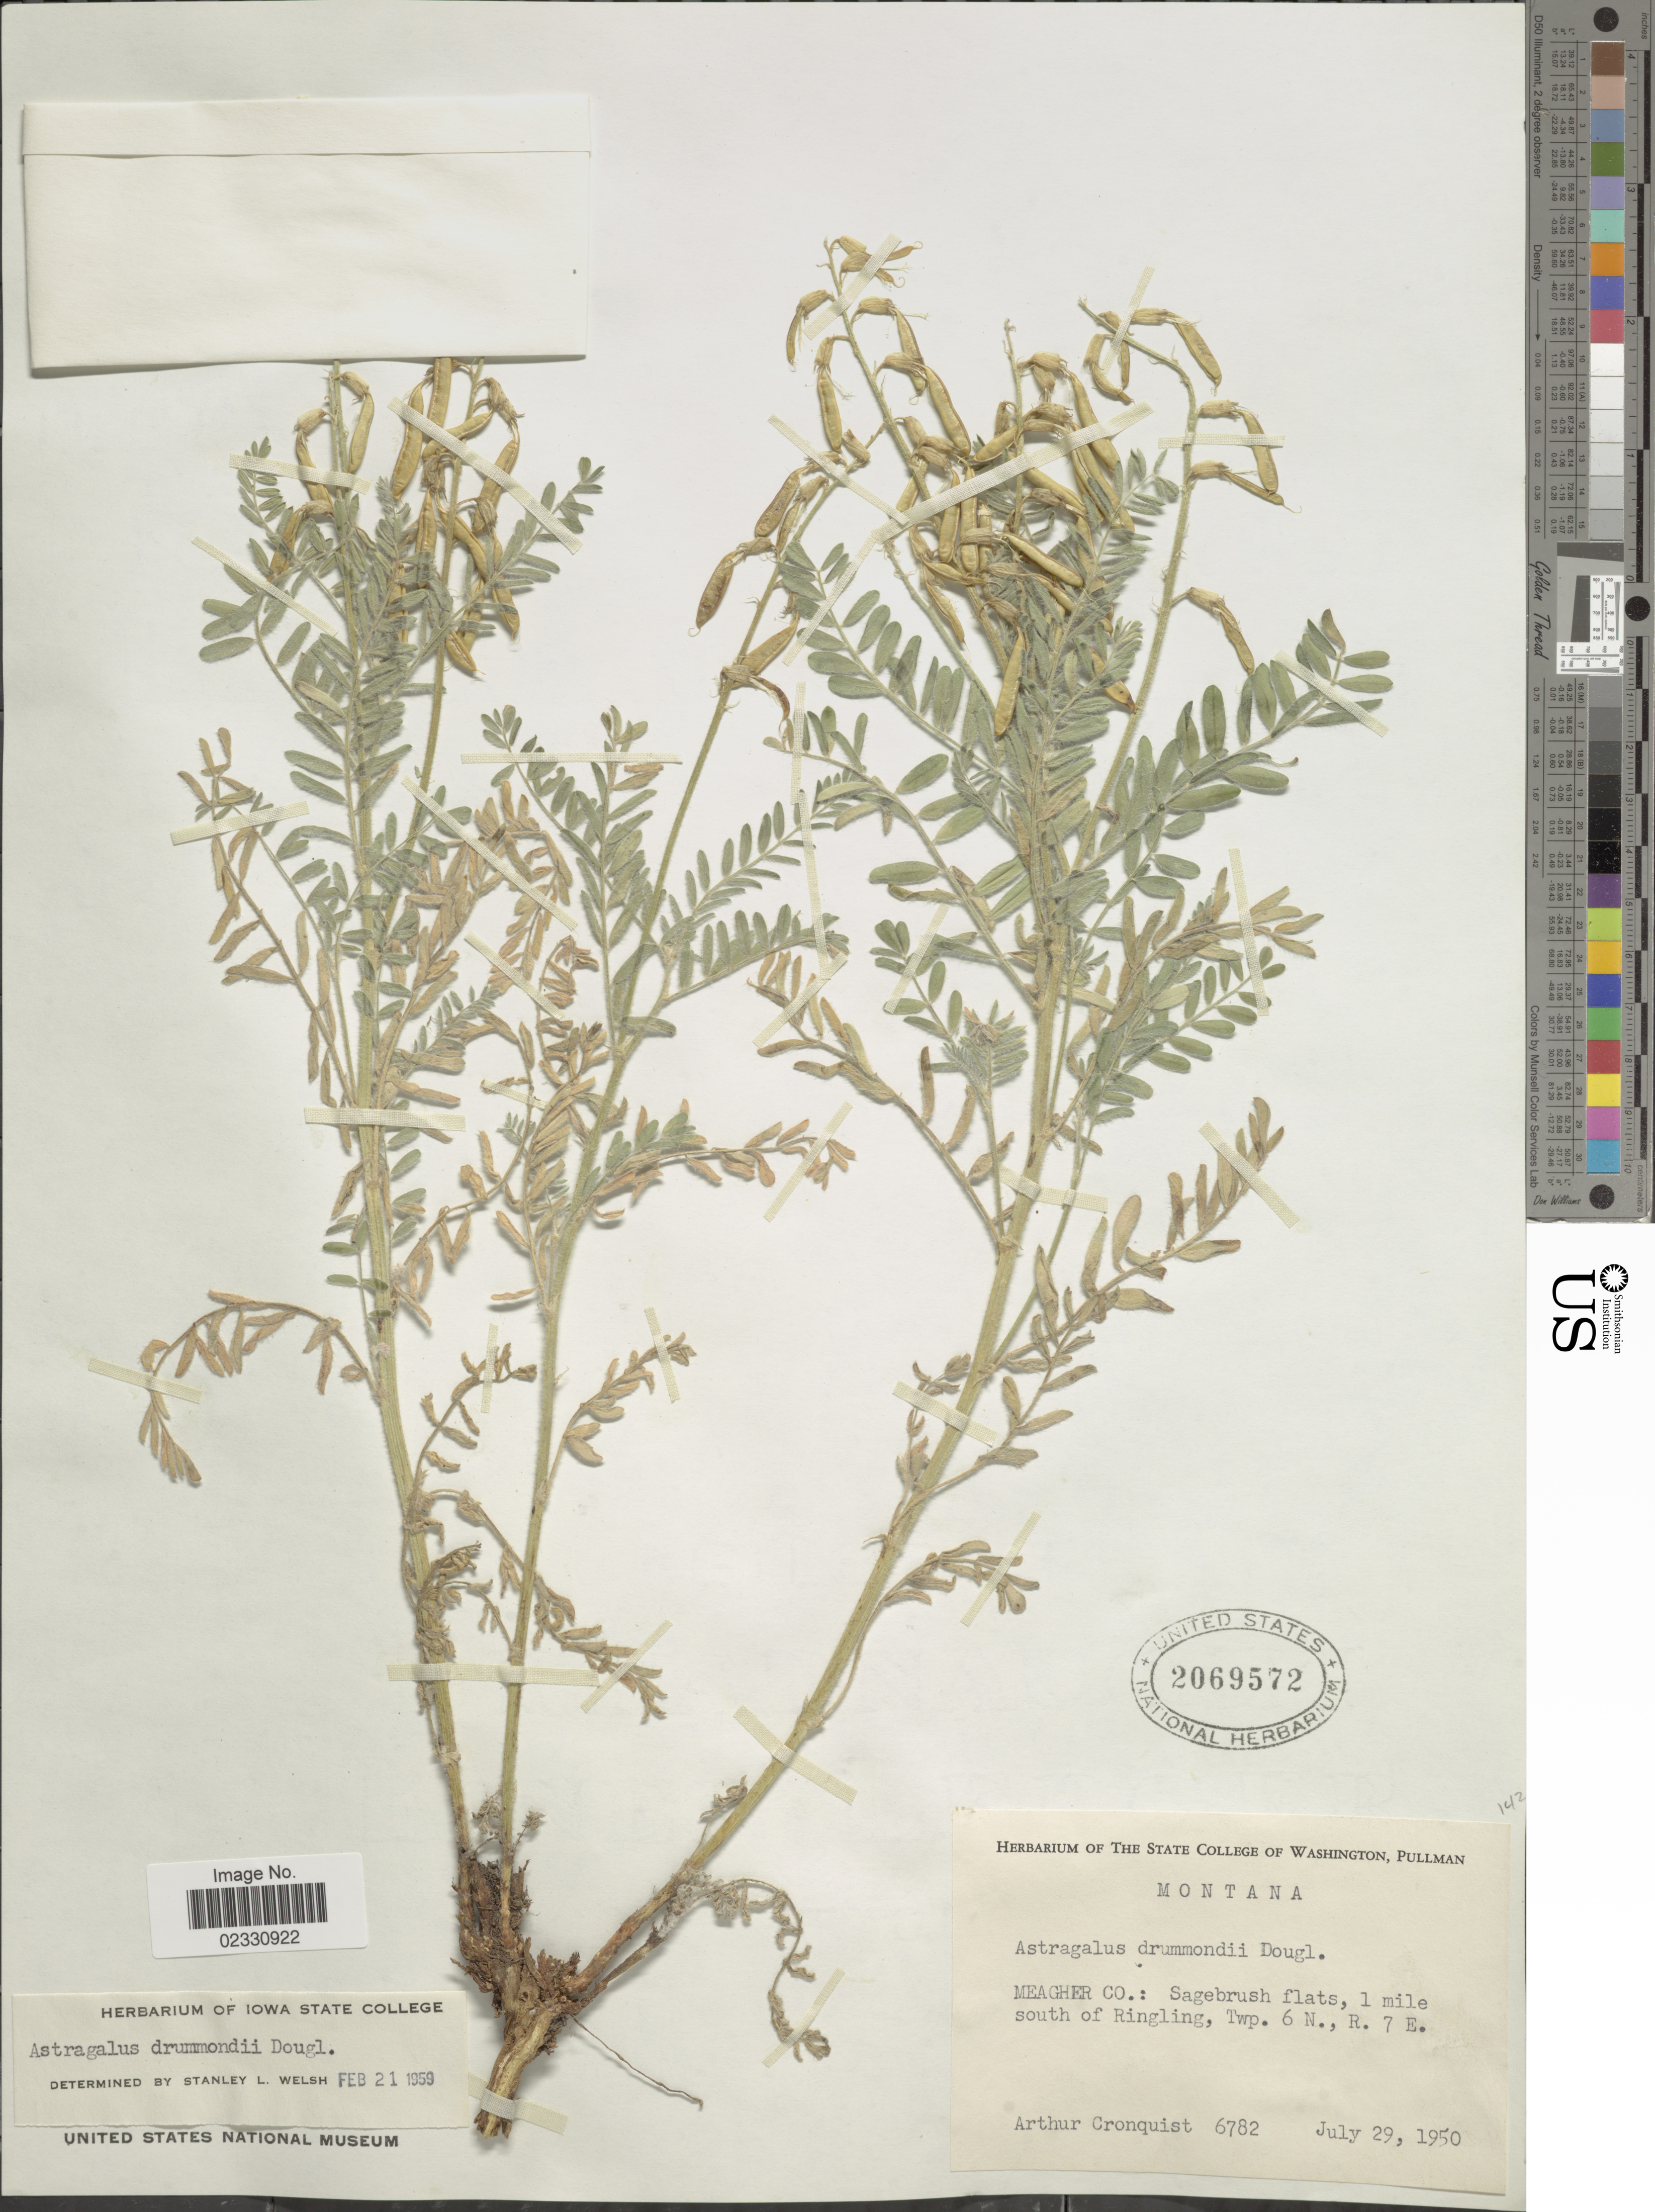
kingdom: Plantae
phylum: Tracheophyta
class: Magnoliopsida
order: Fabales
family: Fabaceae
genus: Astragalus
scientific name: Astragalus drummondii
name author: Hook.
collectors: A. J. Cronquist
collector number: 6782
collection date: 1950-07-29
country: United States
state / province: Montana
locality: Meagher Co: Sagebrush flats, 1 mile south of Ringling, Twp. 6 N., R. 7 E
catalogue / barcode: US 2069572